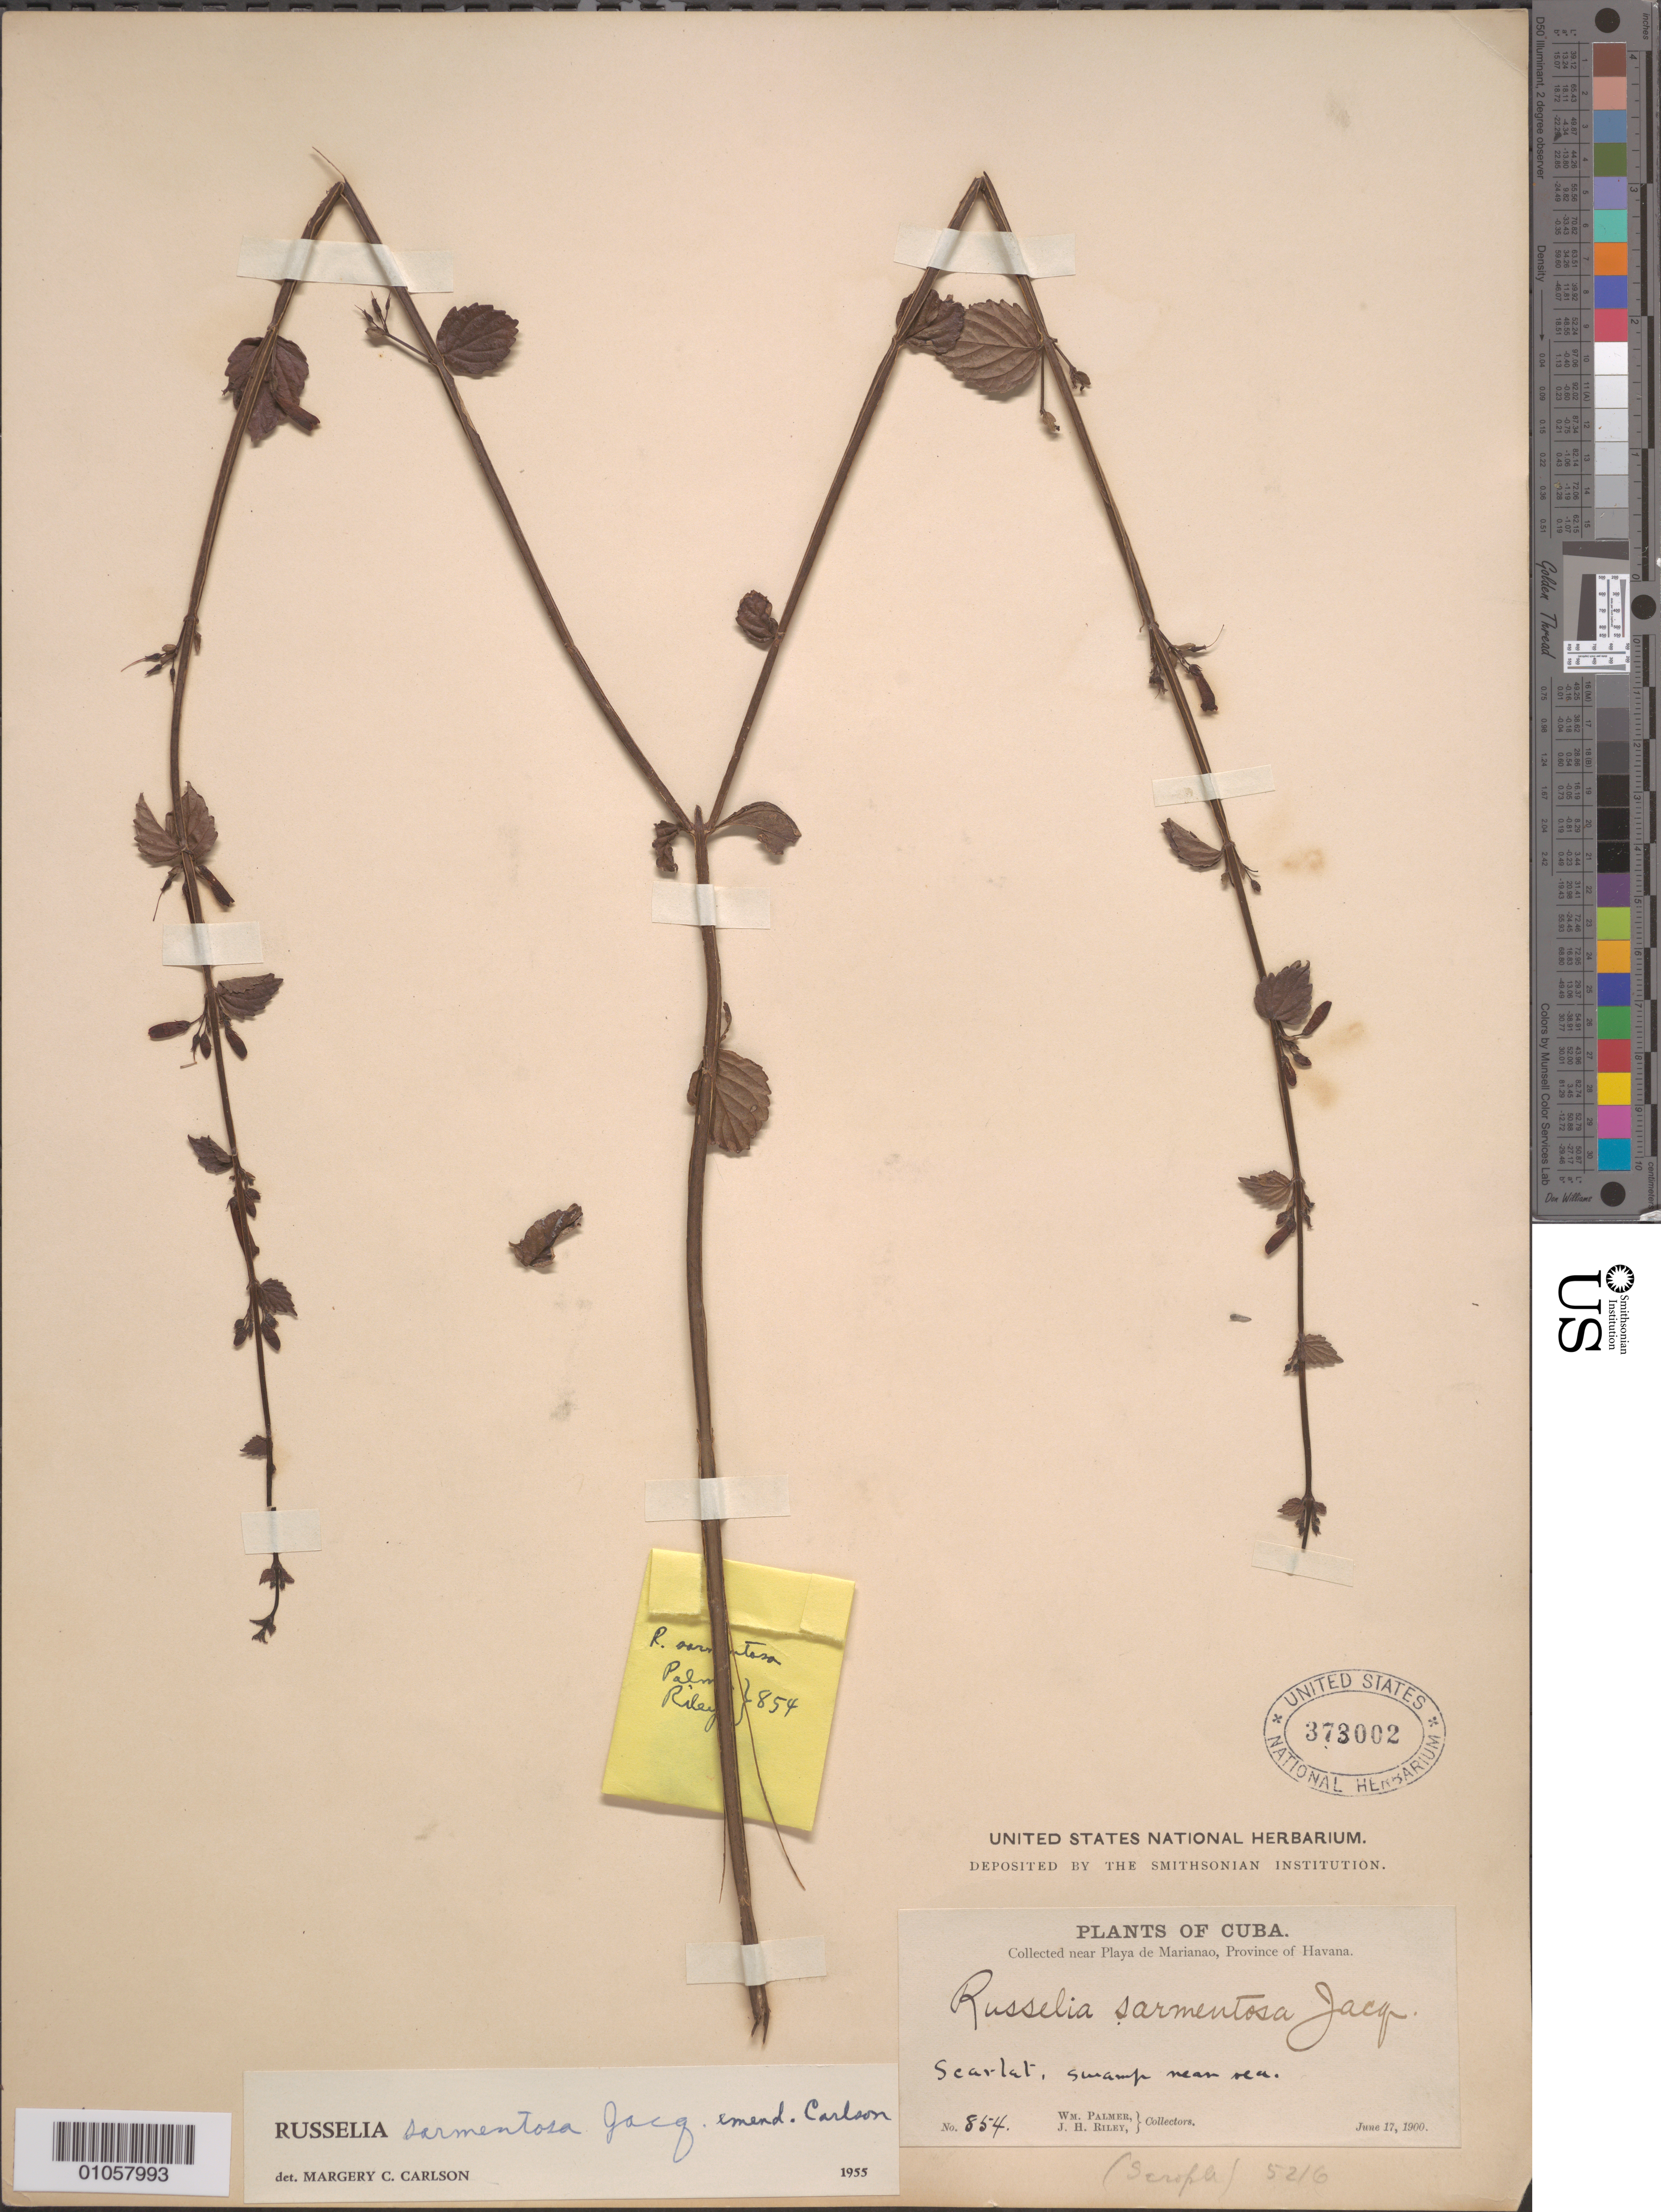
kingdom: Plantae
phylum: Tracheophyta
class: Magnoliopsida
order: Lamiales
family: Plantaginaceae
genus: Russelia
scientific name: Russelia sarmentosa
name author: Jacq.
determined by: Carlson, M. C.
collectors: W. Palmer & J. H. Riley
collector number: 854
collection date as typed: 17 Jun 1900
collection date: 1900-06-17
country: Cuba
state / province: La Habana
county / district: Municipio Playa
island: Cuba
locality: Playa de Marianao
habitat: Swamp near sea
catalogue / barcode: US 373002